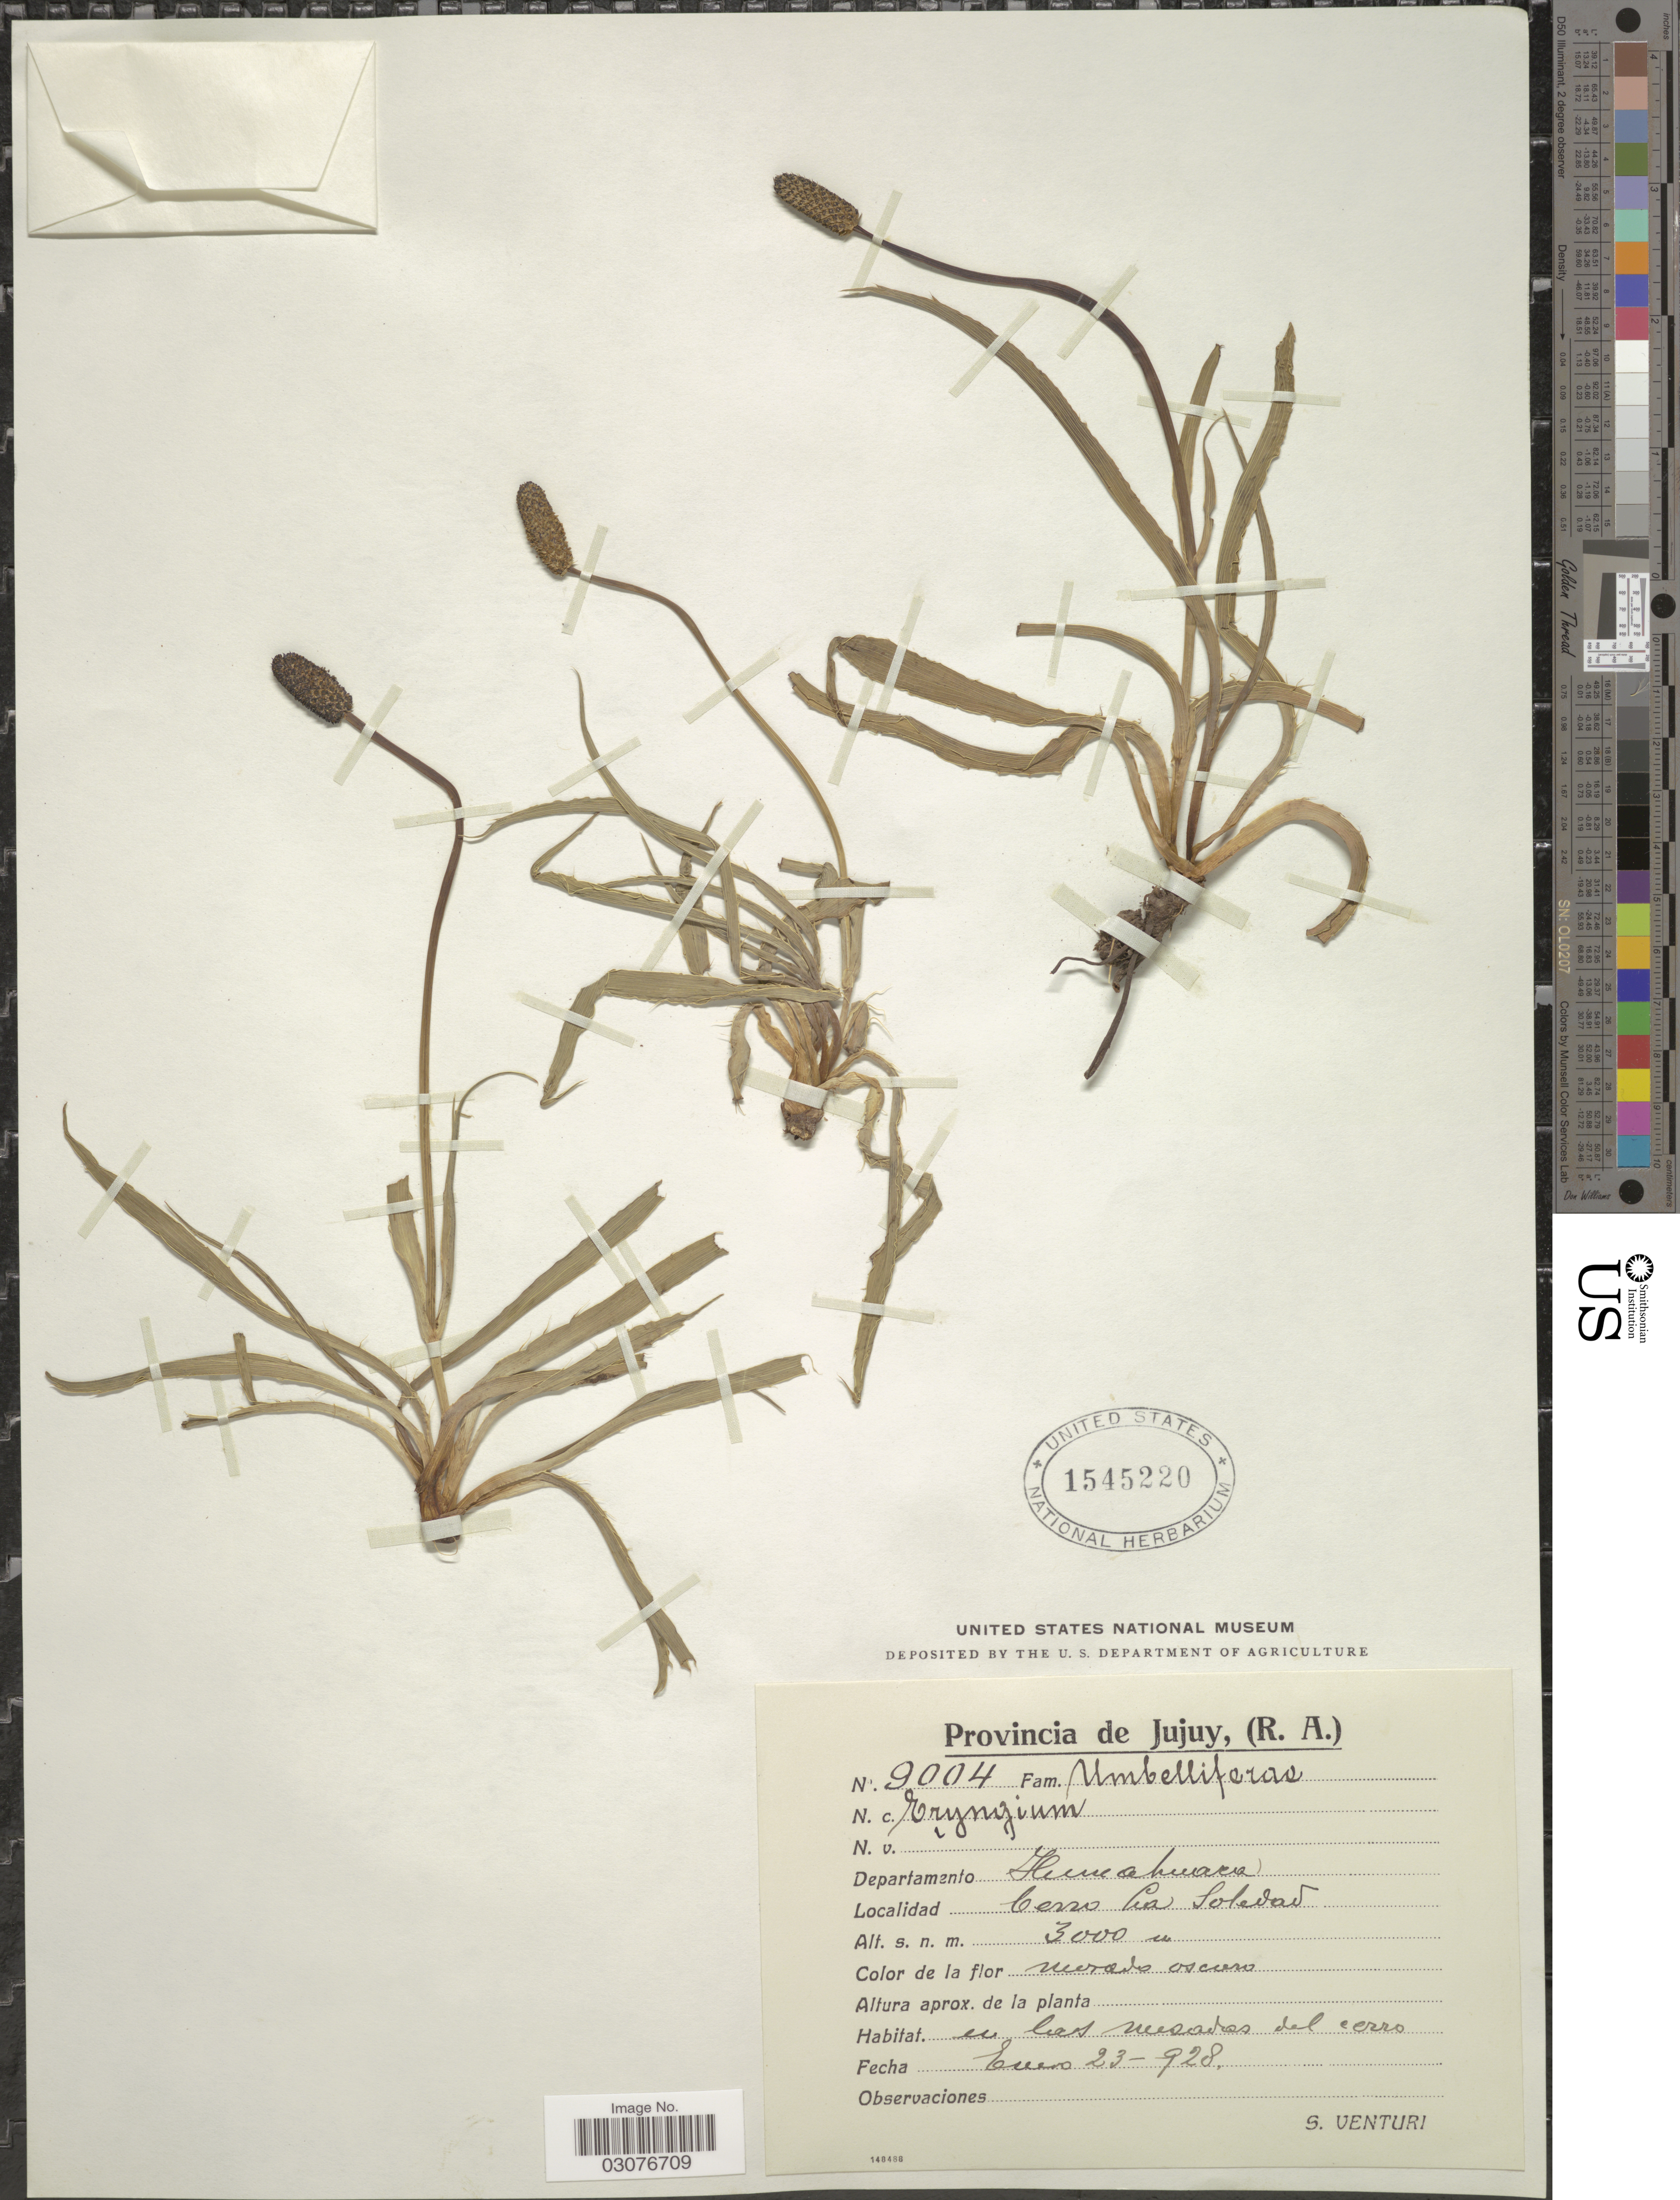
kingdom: Plantae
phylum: Tracheophyta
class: Magnoliopsida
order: Apiales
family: Apiaceae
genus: Eryngium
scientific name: Eryngium lorentzii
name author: H. Wolff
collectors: S. Venturi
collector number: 9004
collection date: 1928-01-23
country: Argentina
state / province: Jujuy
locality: Provincia de Jujuy, (R.A.), Departamento Humahuaca, Cerro La Soledad.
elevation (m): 3000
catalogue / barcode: US 1545220